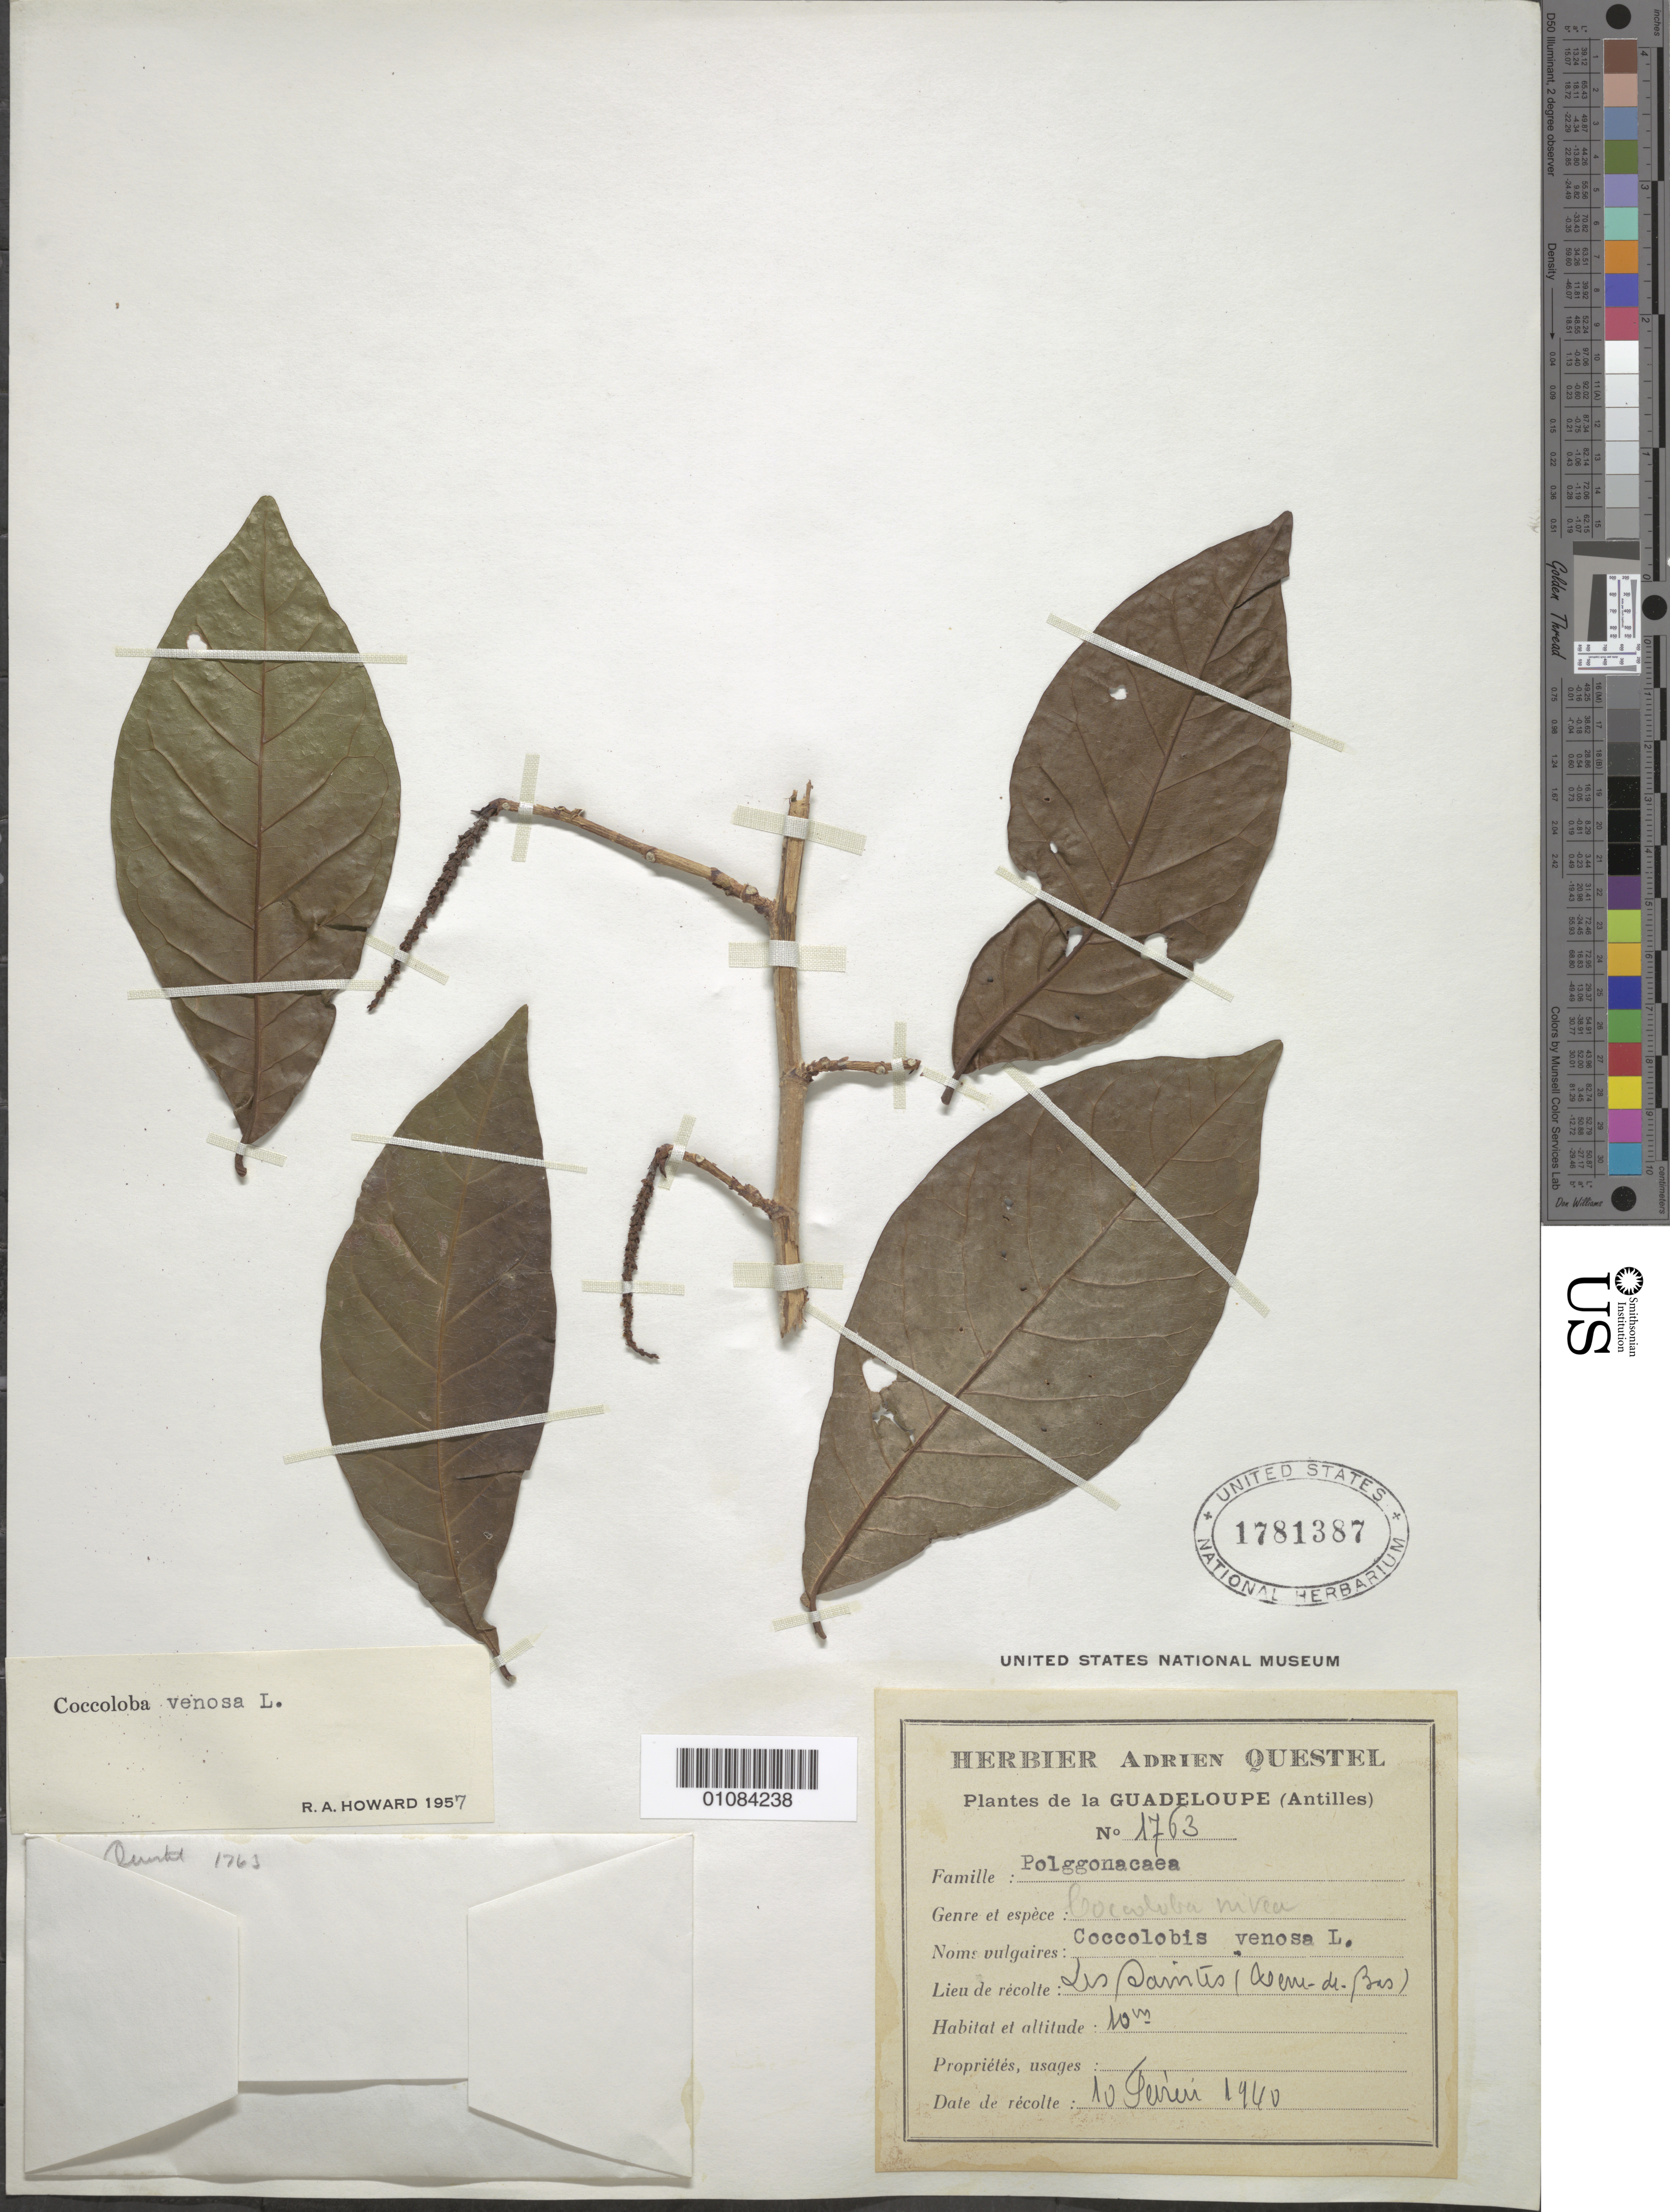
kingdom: Plantae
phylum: Tracheophyta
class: Magnoliopsida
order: Caryophyllales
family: Polygonaceae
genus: Coccoloba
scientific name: Coccoloba venosa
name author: L.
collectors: A. Questel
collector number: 1763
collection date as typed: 10 Feb 1940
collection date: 1940-02-10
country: Guadeloupe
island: Basse Terre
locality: Les Saintes (Avenue-de-Bas)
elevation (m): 10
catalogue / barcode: US 1781387